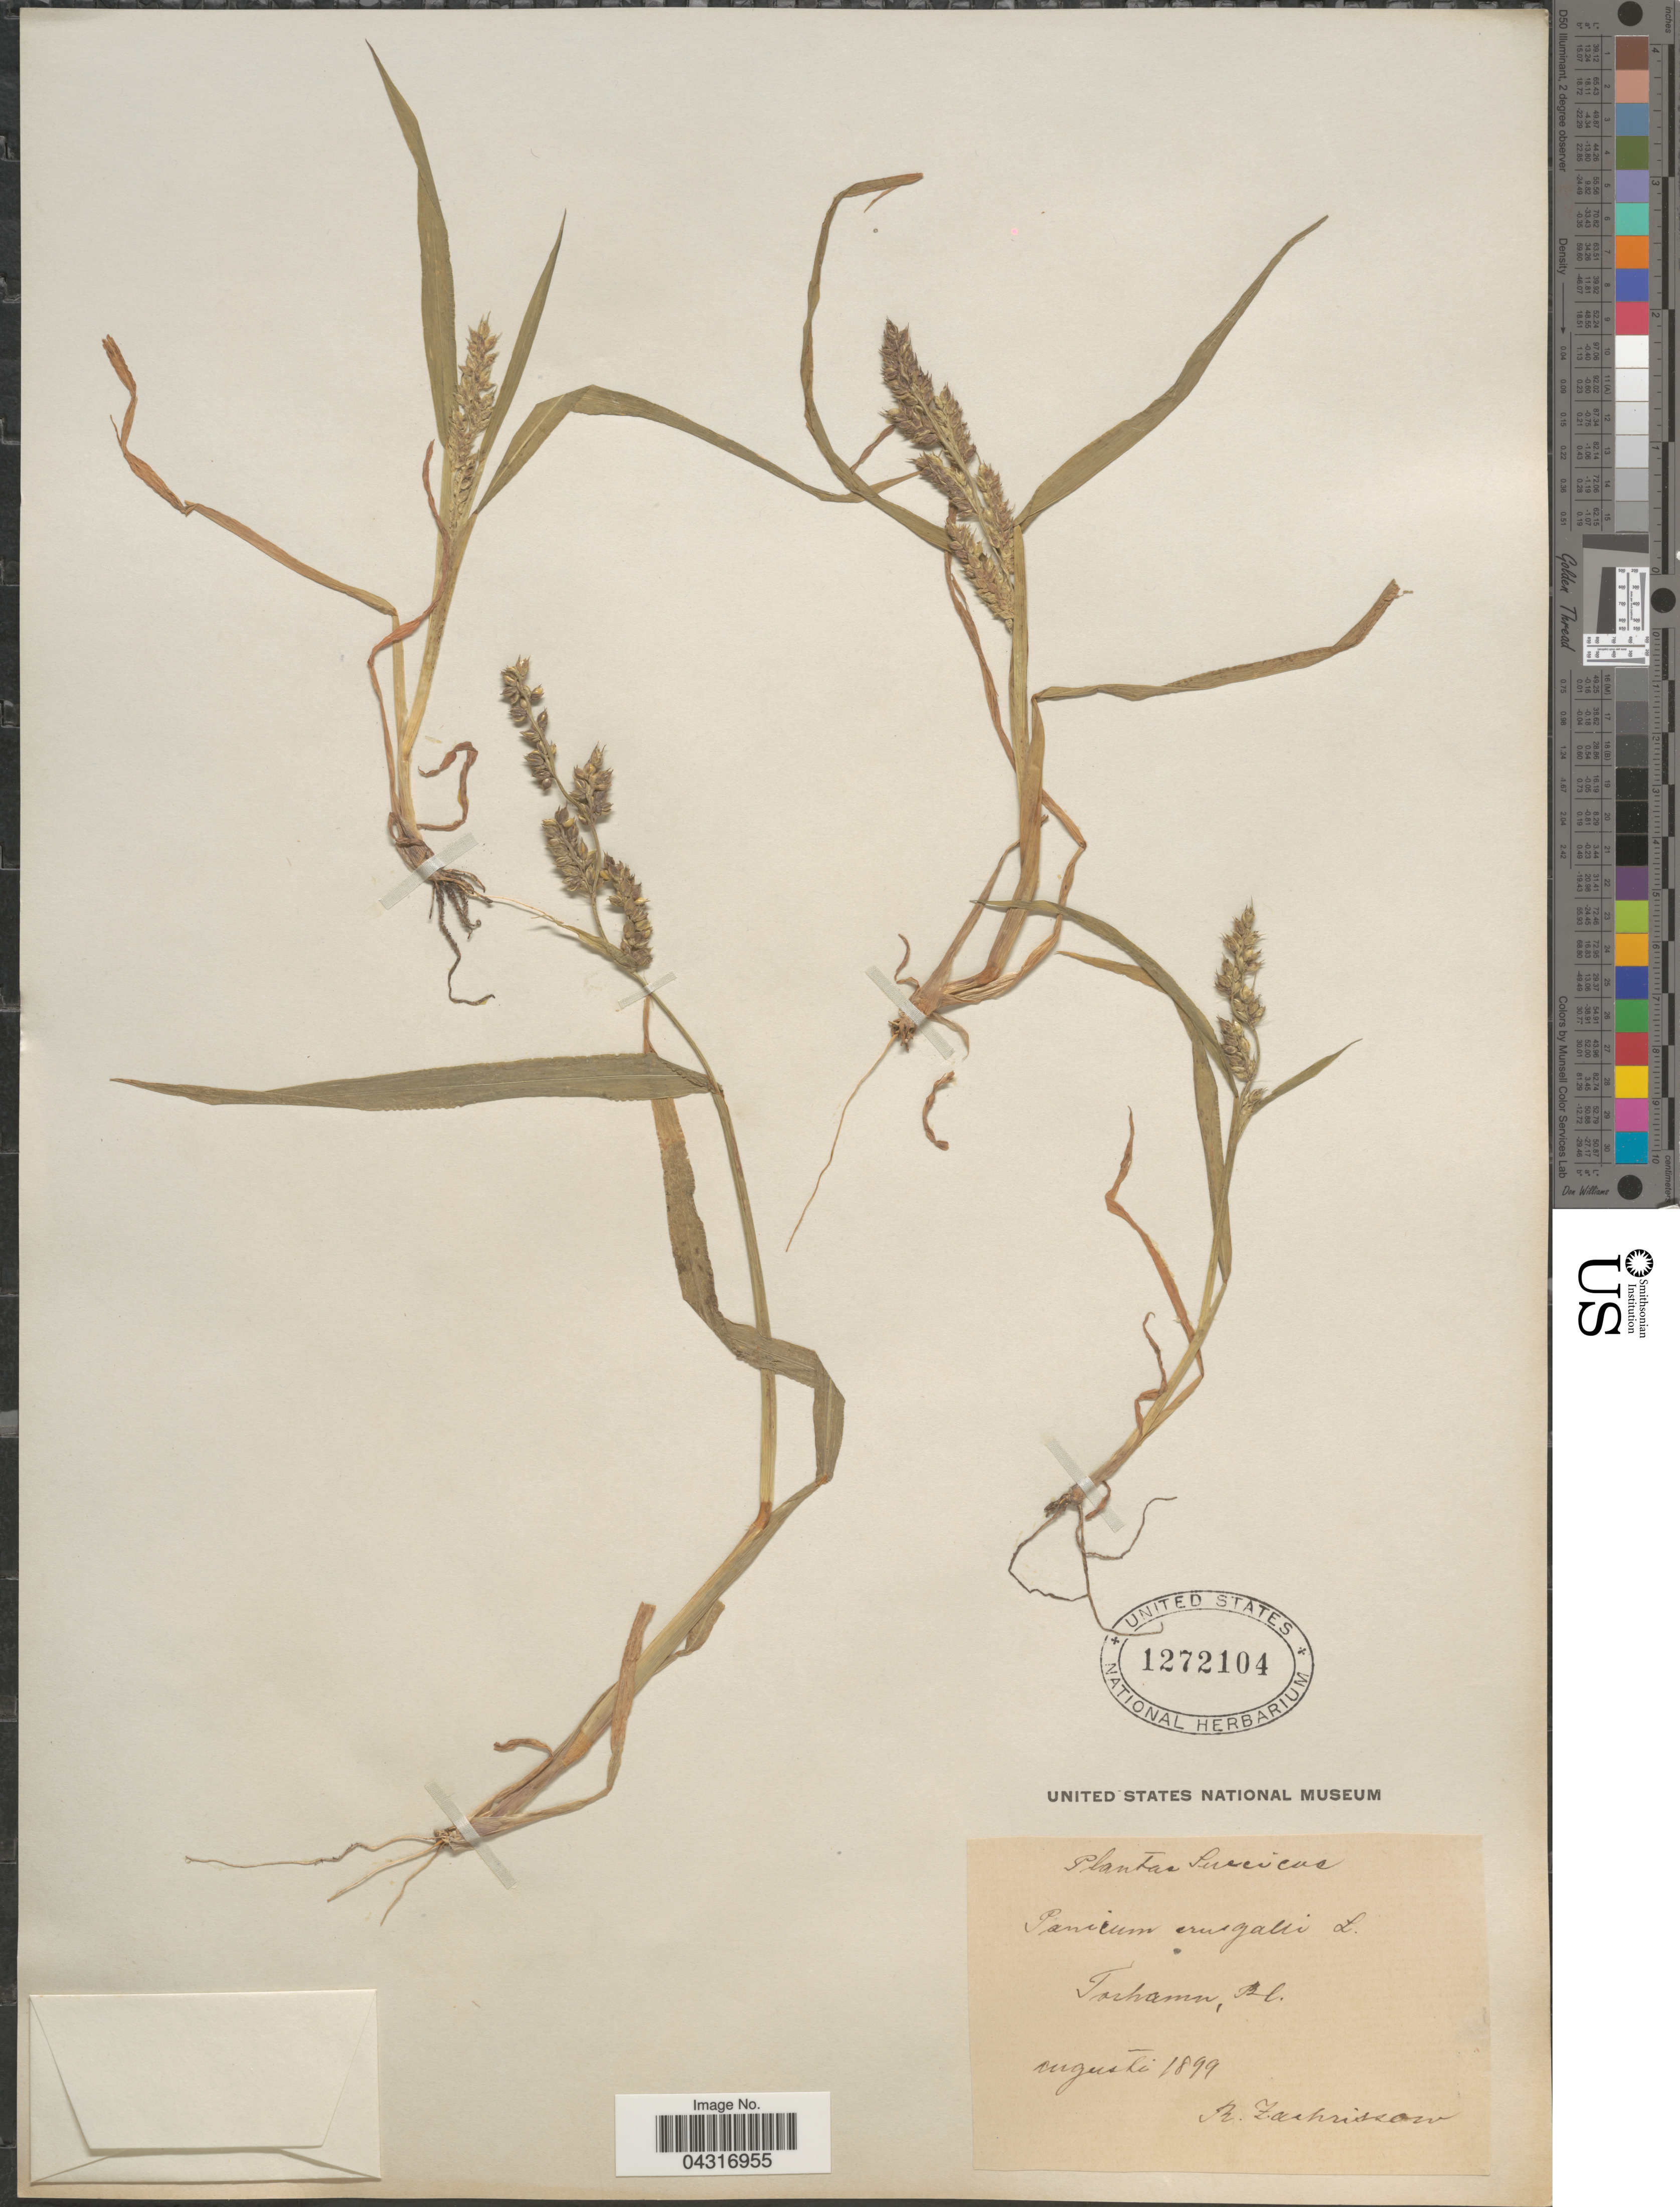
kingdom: Plantae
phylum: Tracheophyta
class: Liliopsida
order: Poales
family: Poaceae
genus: Echinochloa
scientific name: Echinochloa crus-galli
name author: (L.) P. Beauv.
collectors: R. Zachrisson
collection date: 1899-08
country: Sweden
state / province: Blekinge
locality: Suecicae. Torhamn, Bl.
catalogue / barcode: US 1272104